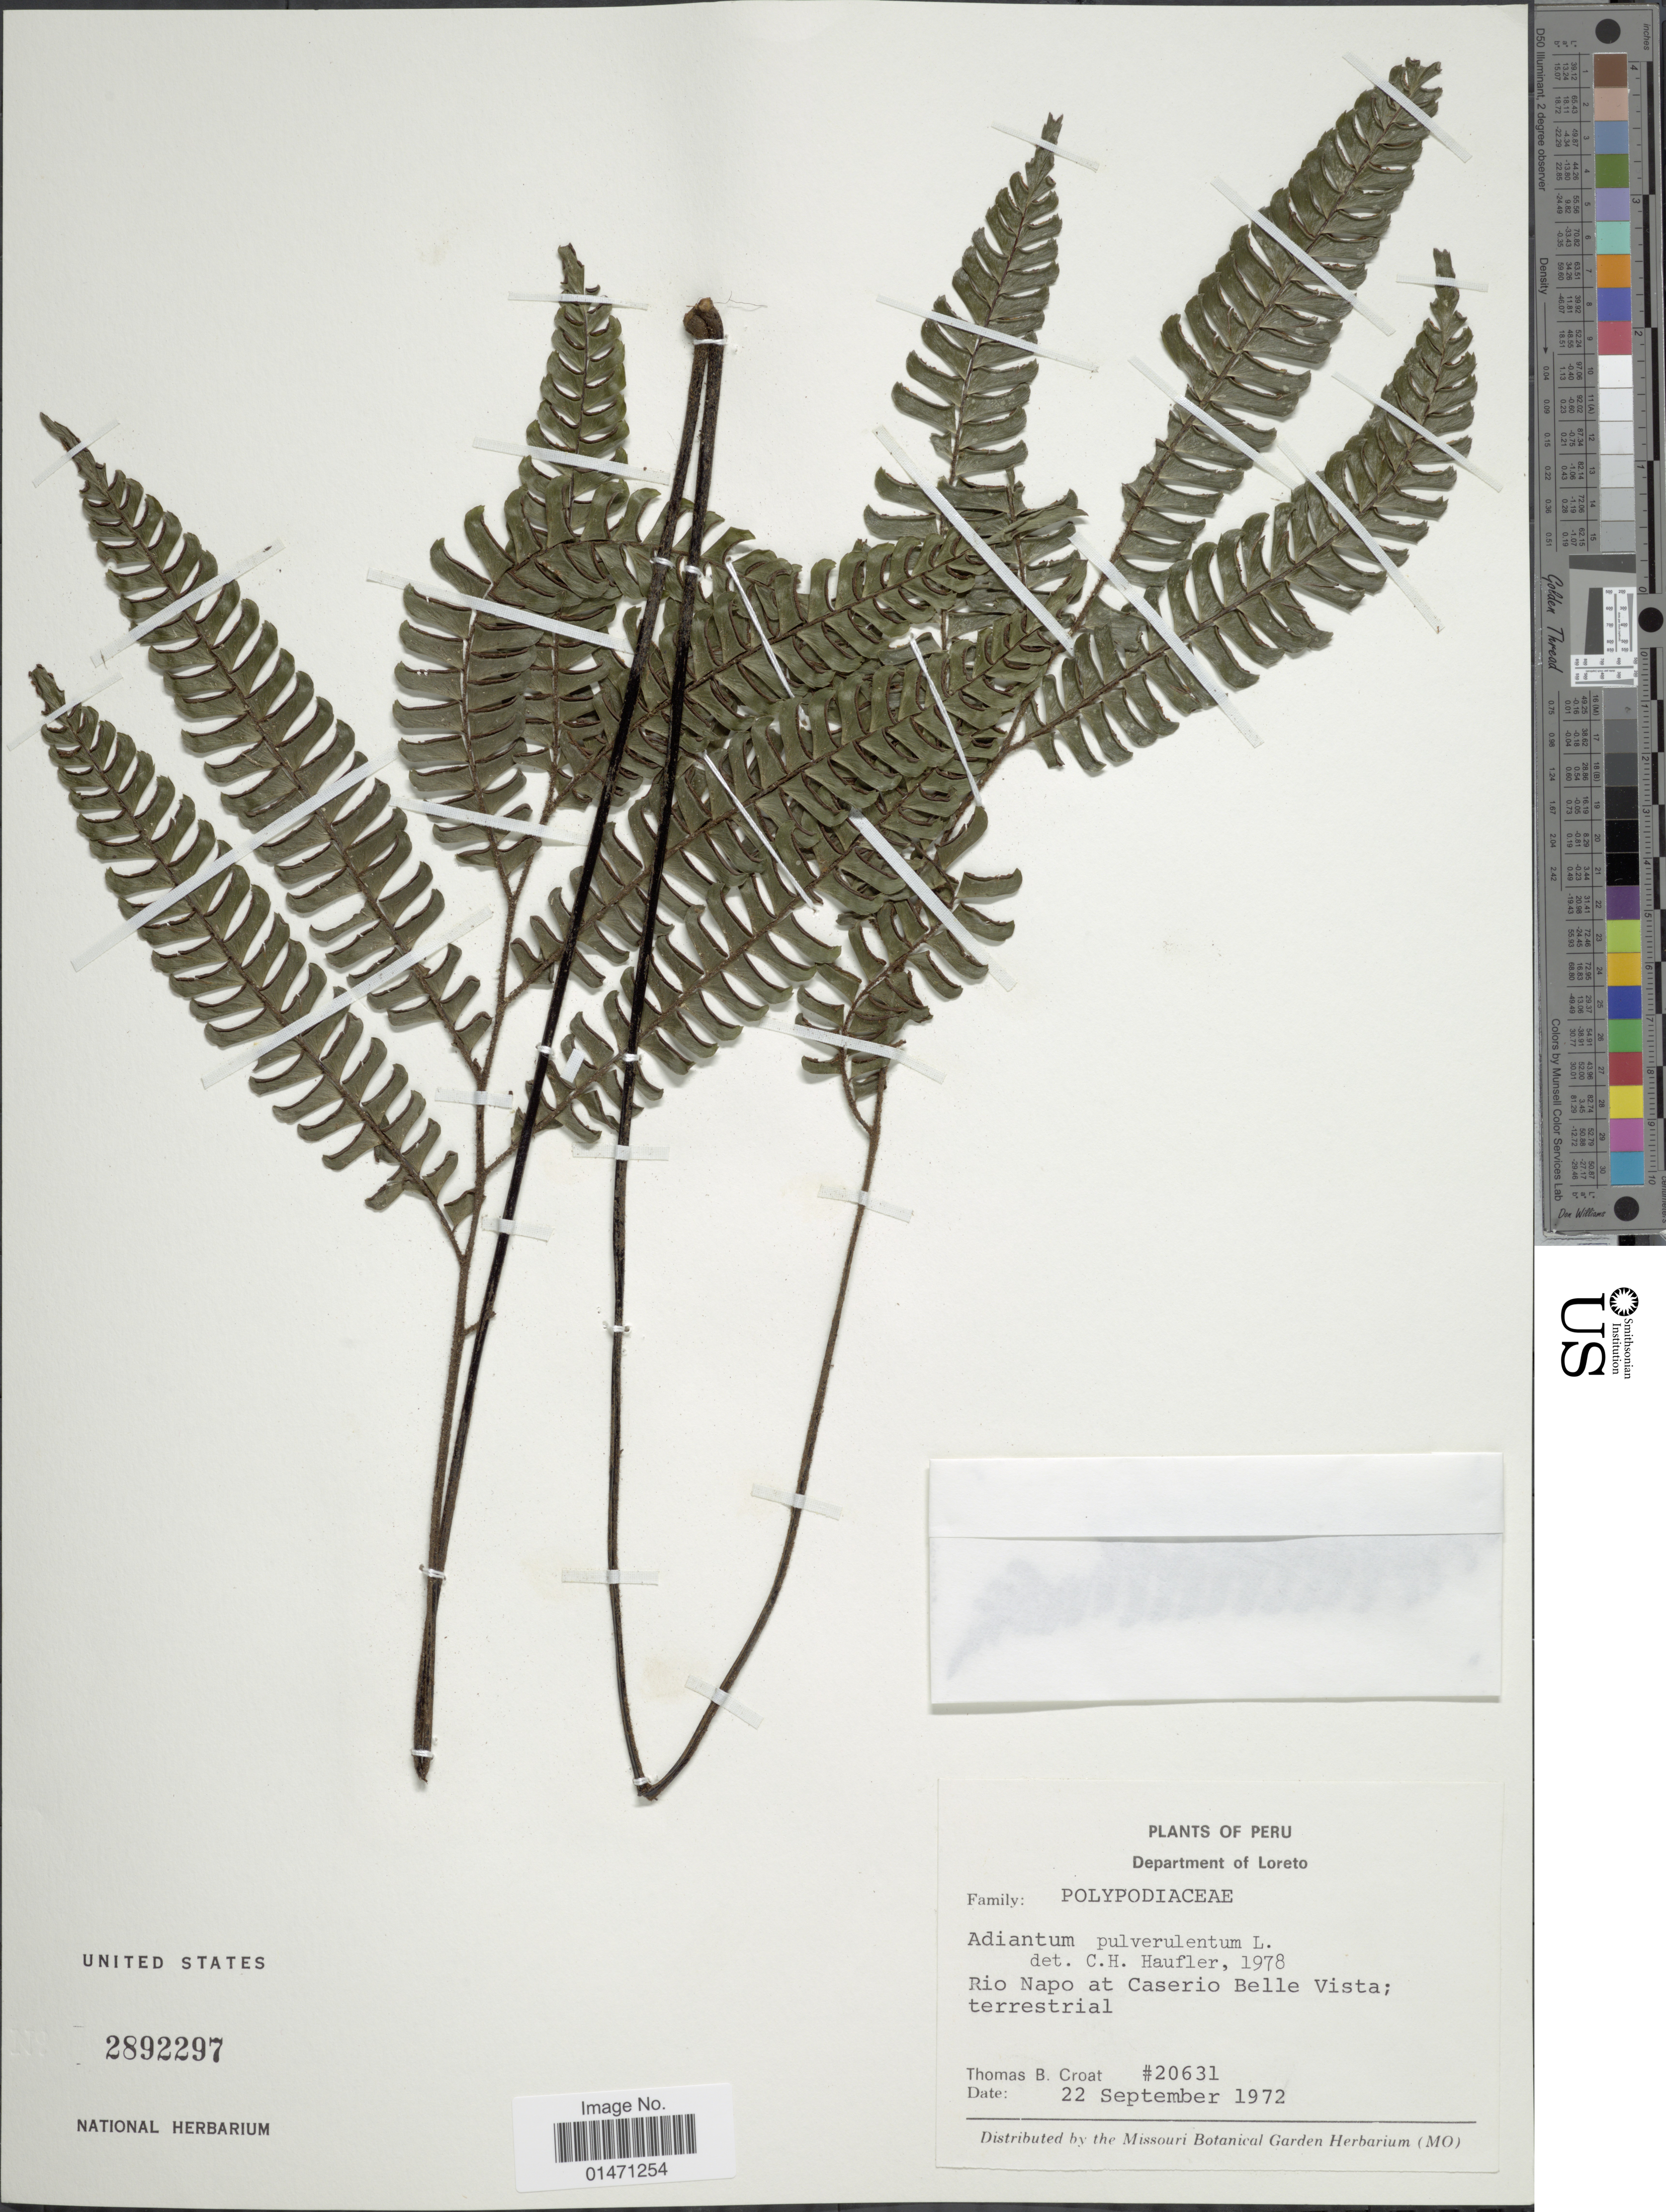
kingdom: Plantae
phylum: Tracheophyta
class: Polypodiopsida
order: Polypodiales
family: Pteridaceae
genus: Adiantum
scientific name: Adiantum pulverulentum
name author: L.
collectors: T. B. Croat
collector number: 20631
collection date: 1972-09-22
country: Peru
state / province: Loreto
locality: Department of Loreto, Rio Napo at Caseria Bella Vista, terrestrial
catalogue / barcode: US 2892297